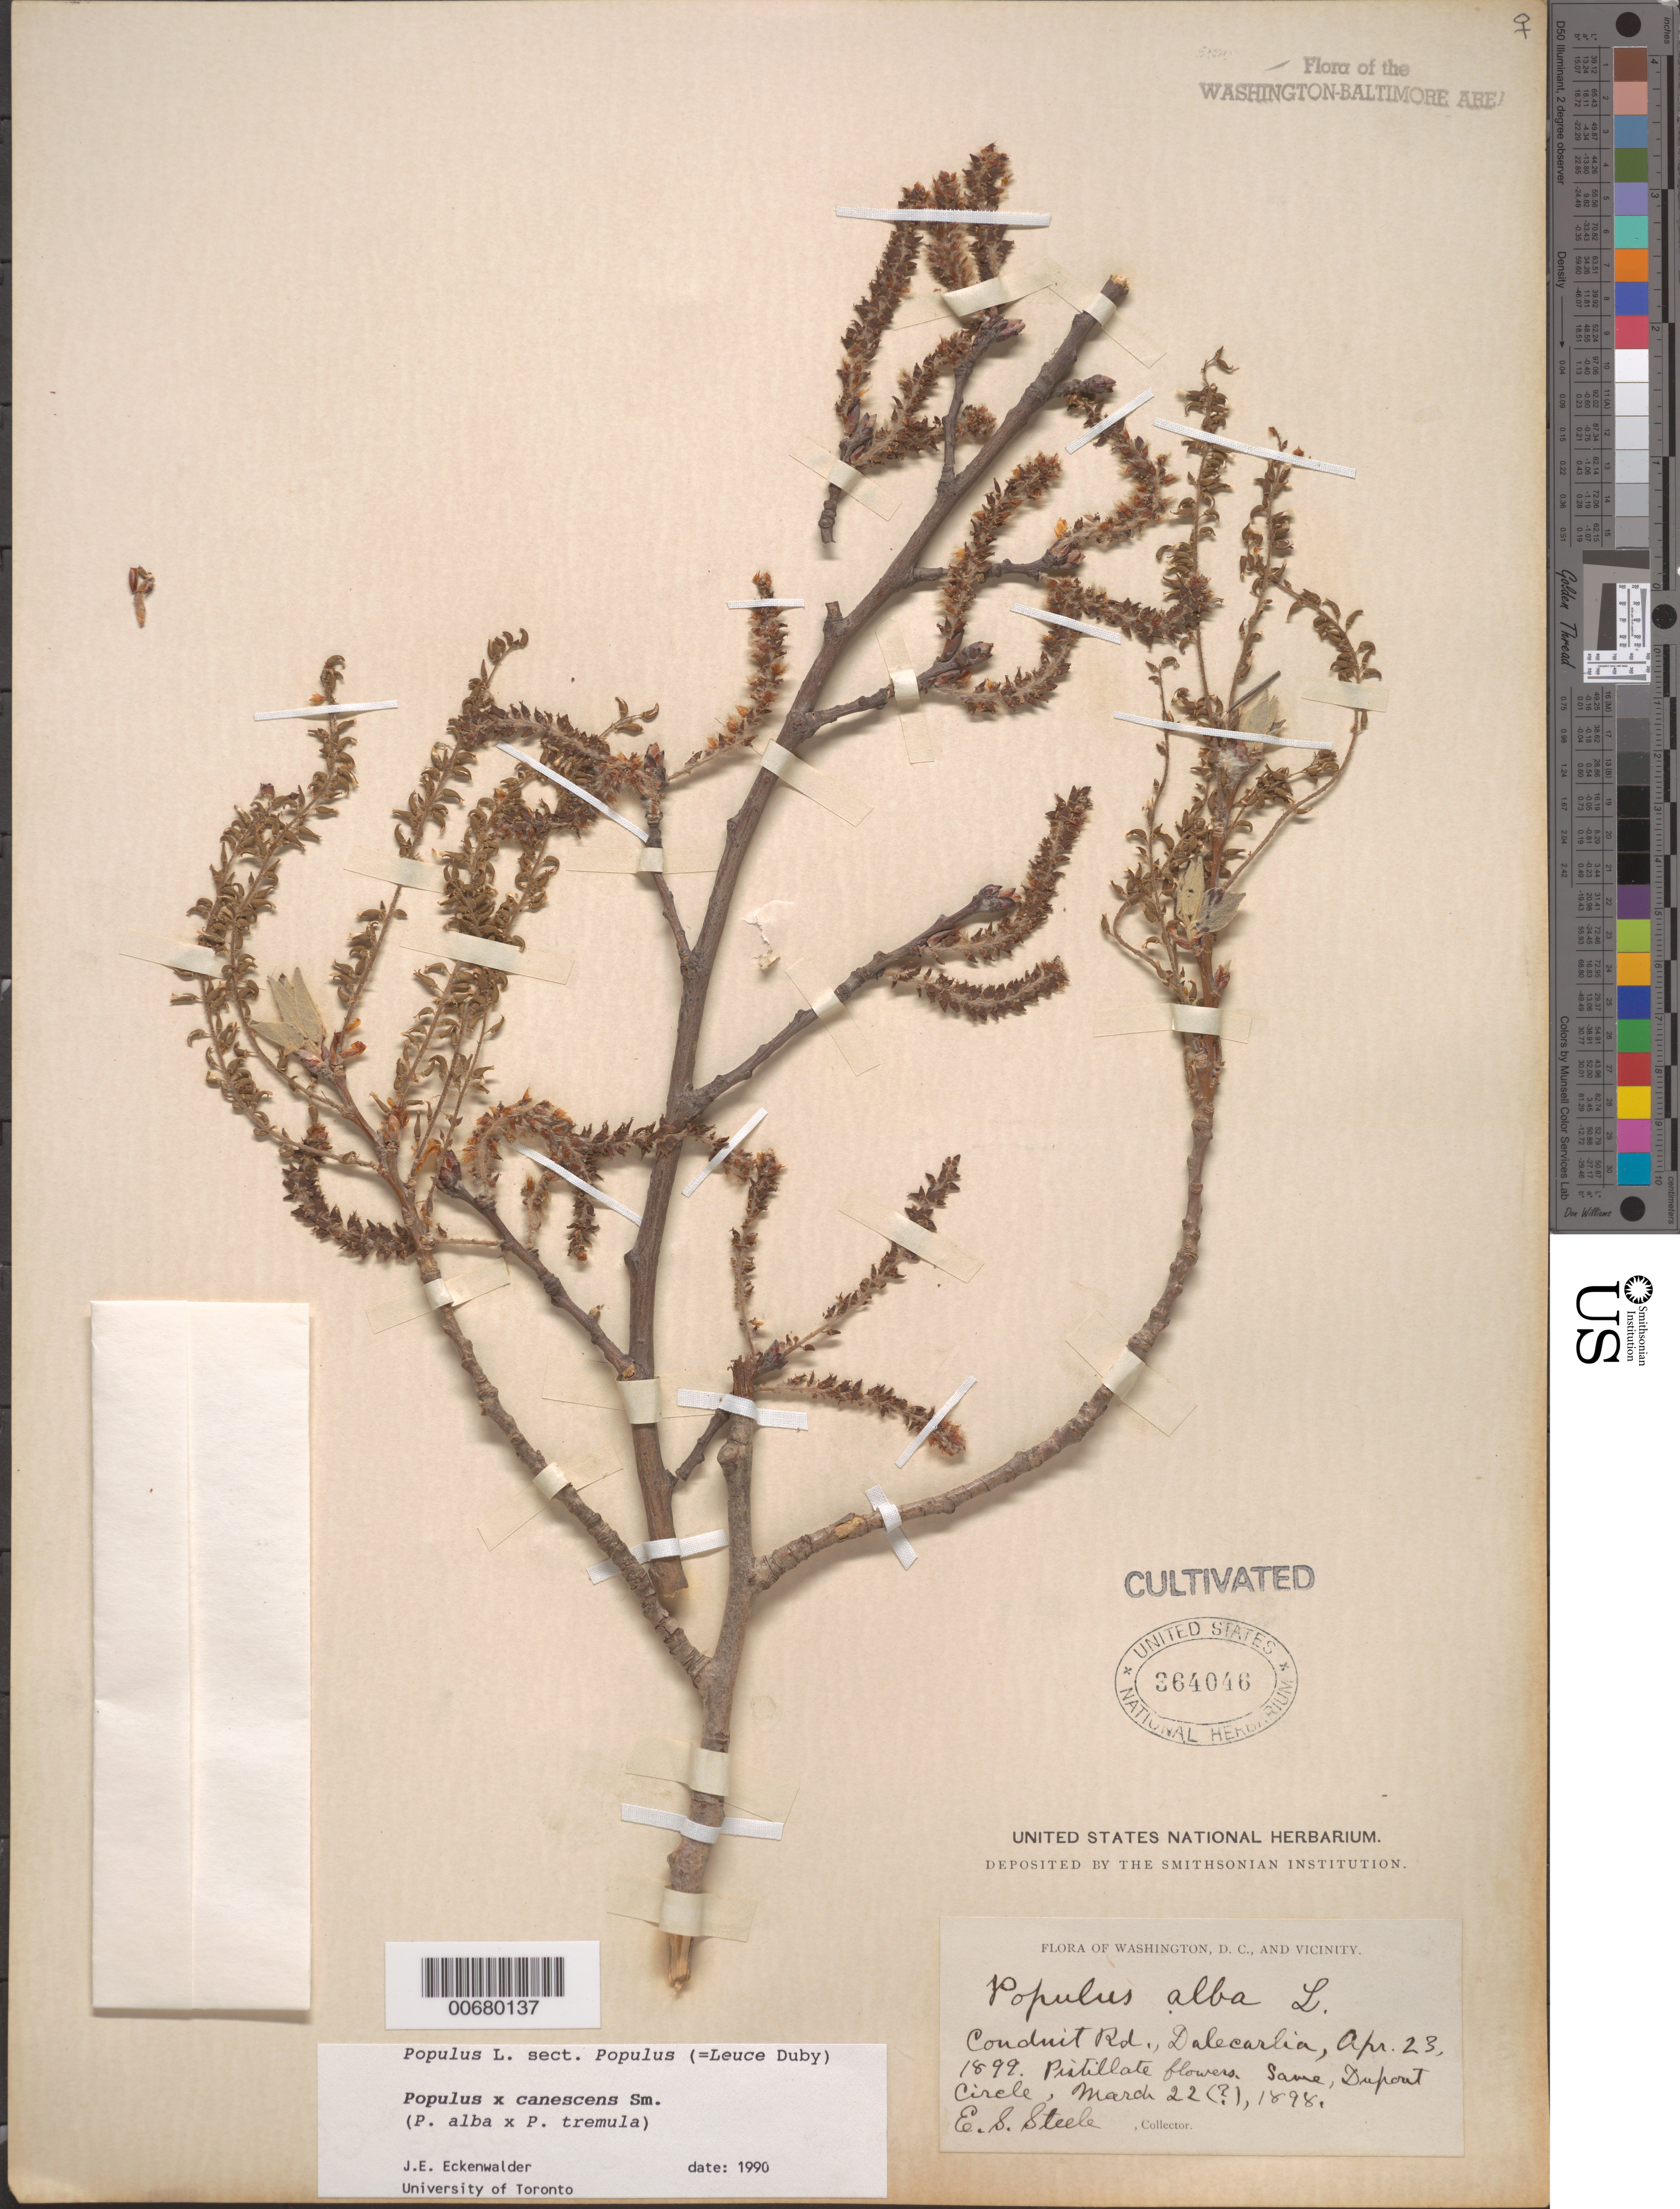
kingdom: Plantae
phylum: Tracheophyta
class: Magnoliopsida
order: Malpighiales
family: Salicaceae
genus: Populus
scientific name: Populus x canescens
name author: (Aiton) Sm.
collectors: E. Steele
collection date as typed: Apr. 23 1899 and March 22(?) 1898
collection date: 1898-03-22,1899-04-23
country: United States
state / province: District of Columbia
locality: Conduit Rd., Dalecarlia; Dupont Circle.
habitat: Several trees up to 12 ft. tall. Woods margin along road.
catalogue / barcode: US 364046